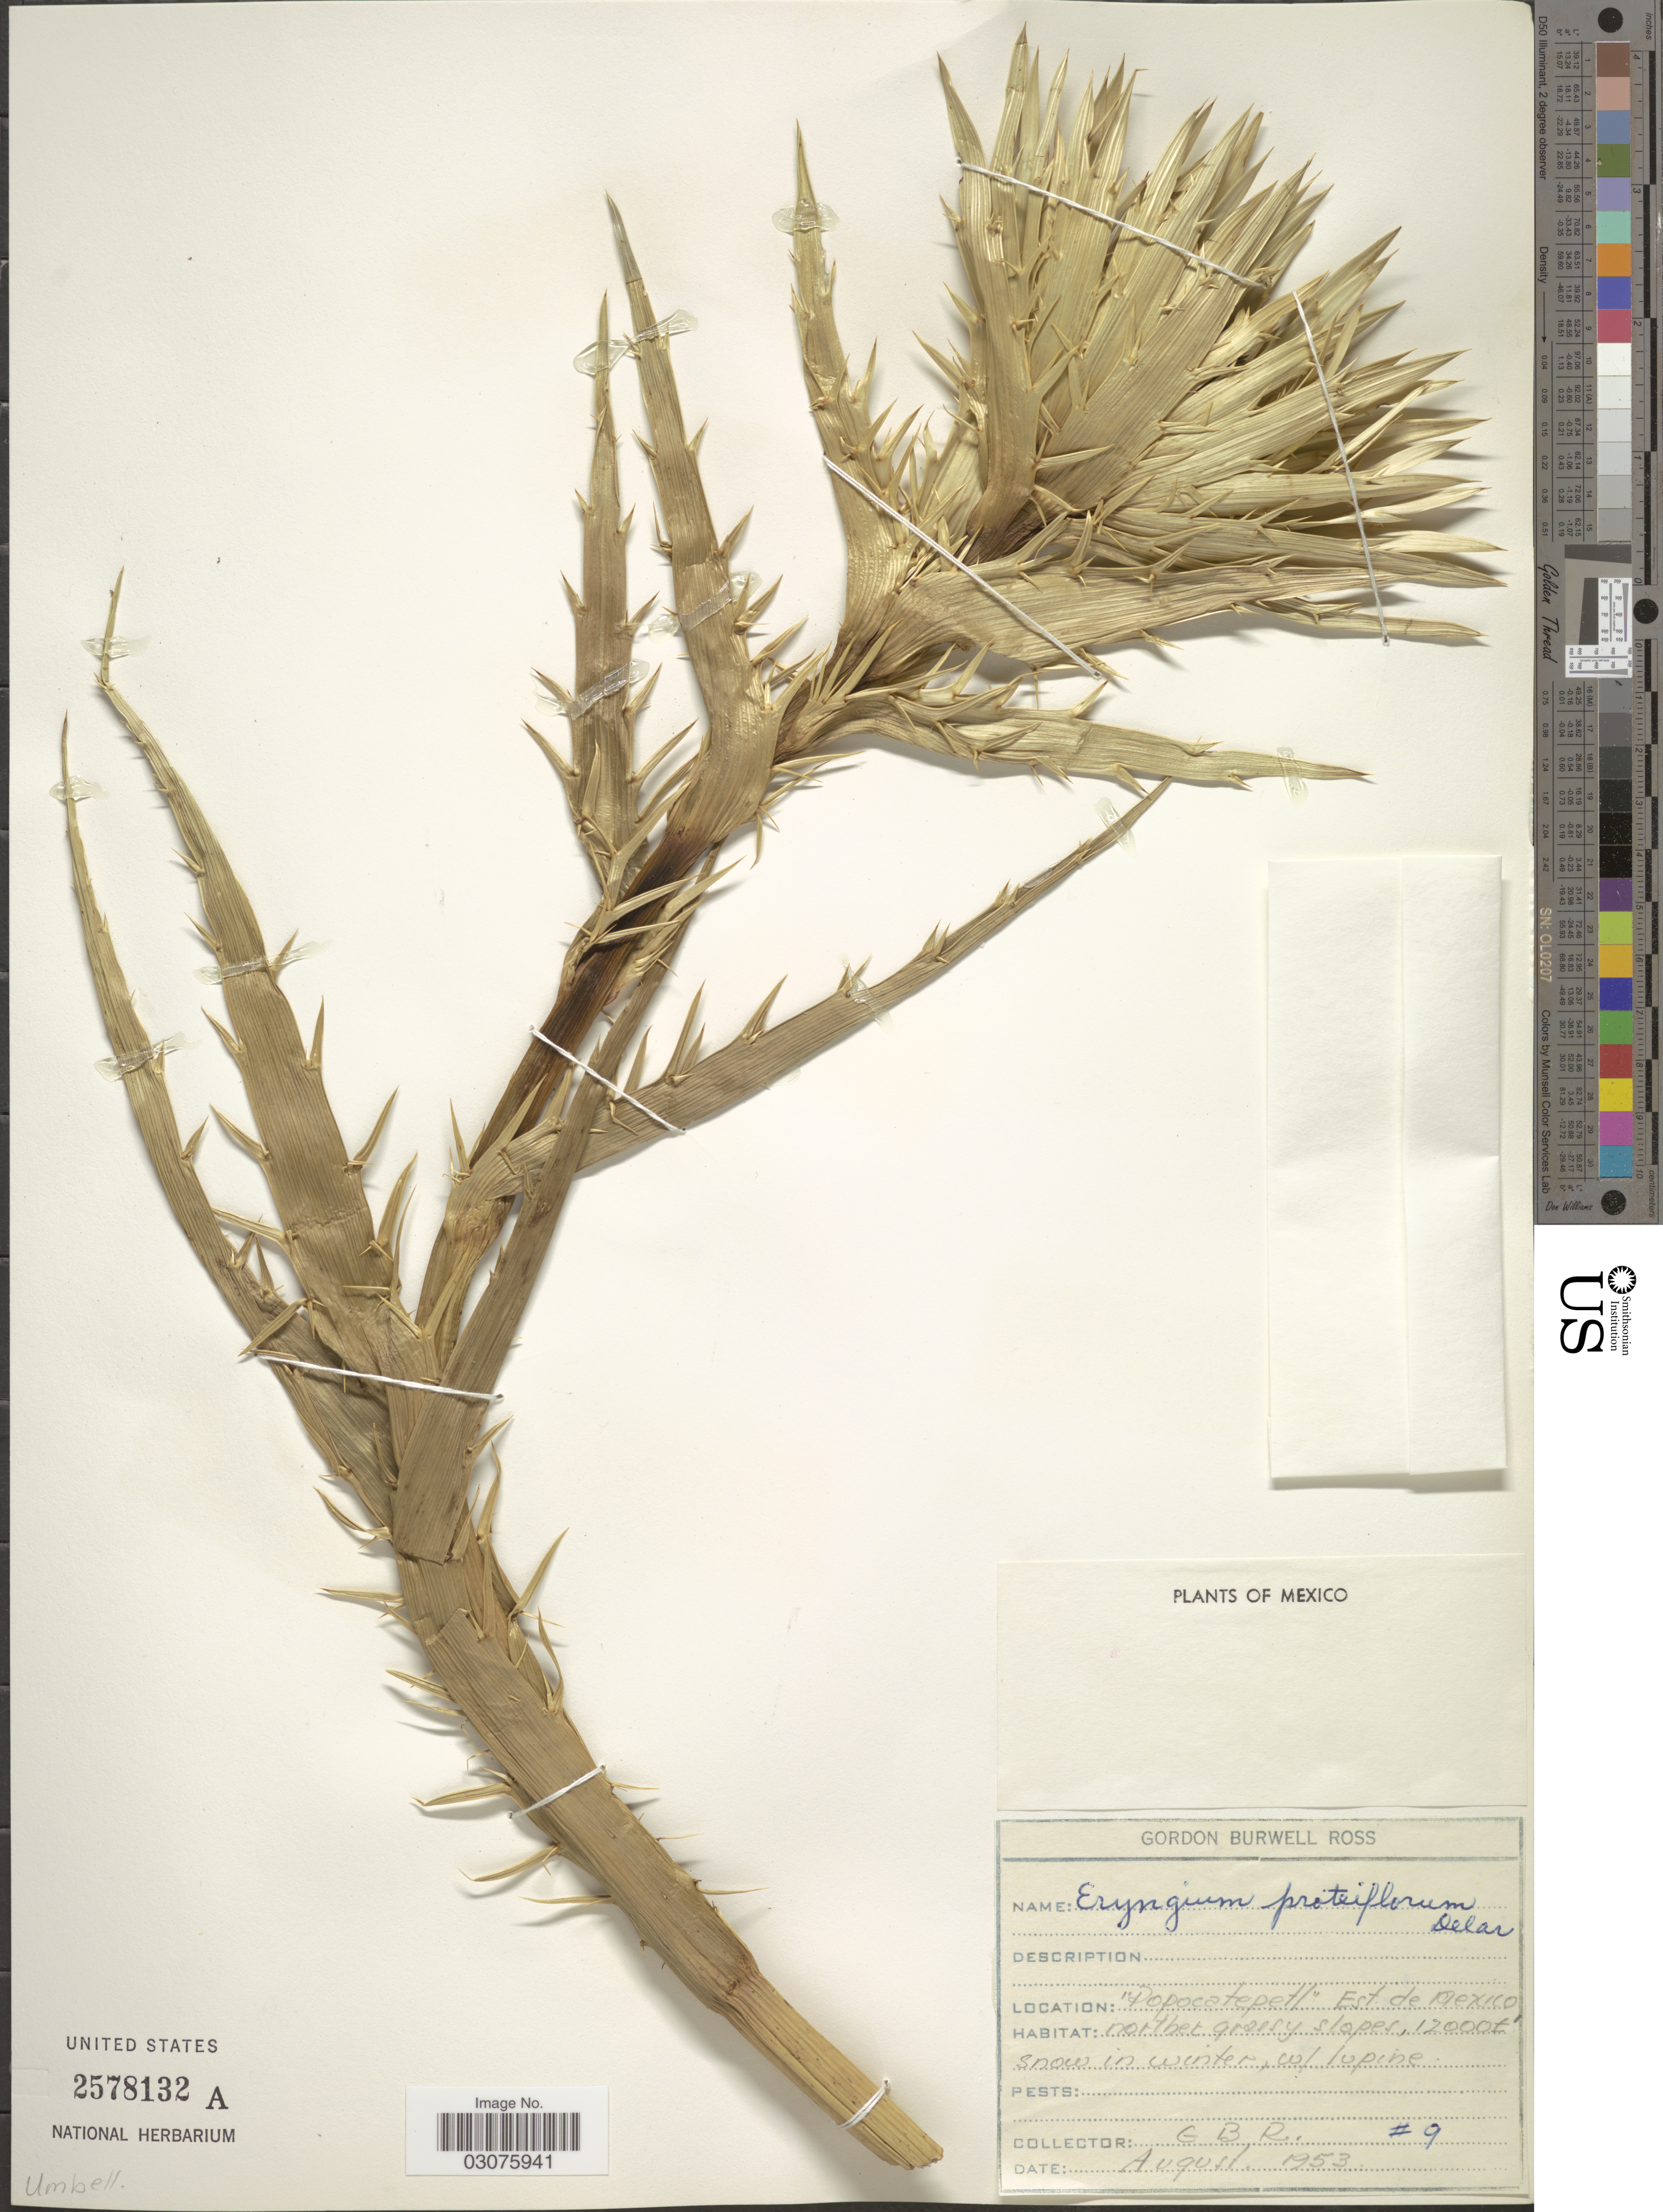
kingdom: Plantae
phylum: Tracheophyta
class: Magnoliopsida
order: Apiales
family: Apiaceae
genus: Eryngium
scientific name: Eryngium proteiflorum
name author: F. Delaroche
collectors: G. B. Ross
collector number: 9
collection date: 1953-08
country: Mexico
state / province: México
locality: Popocatepetl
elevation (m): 3658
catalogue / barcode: US 2578132A